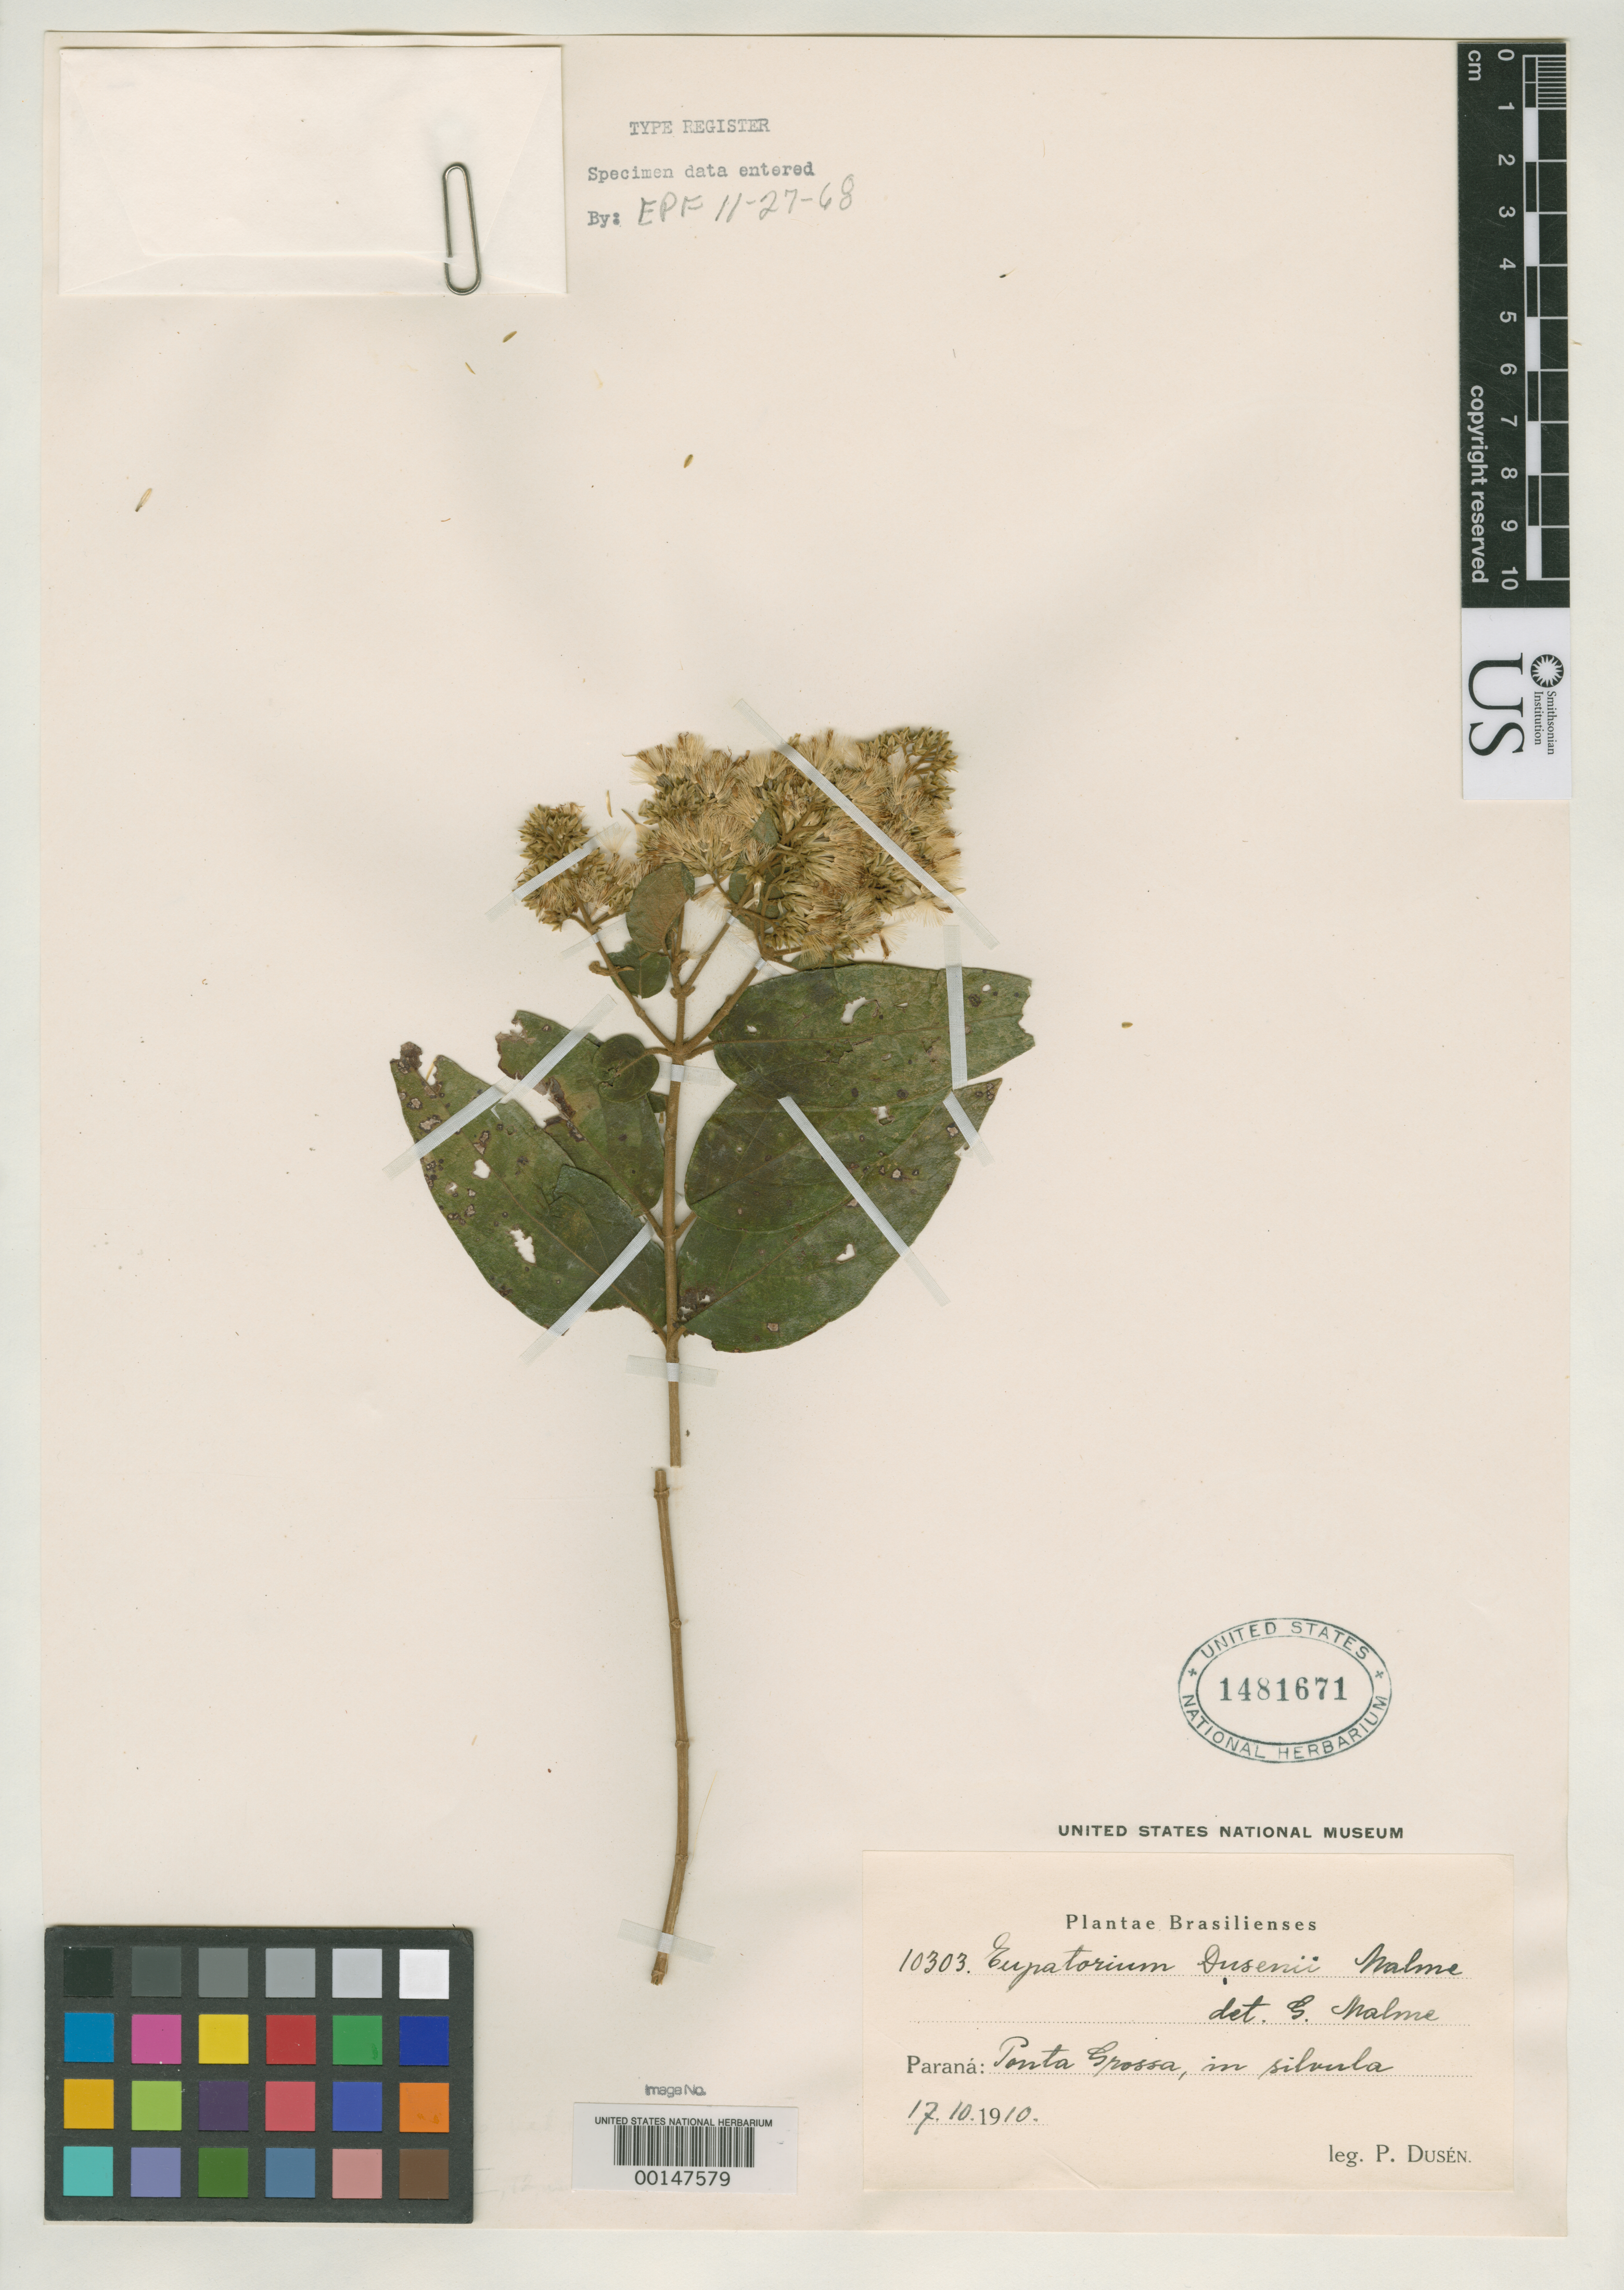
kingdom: Plantae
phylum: Tracheophyta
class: Magnoliopsida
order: Asterales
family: Asteraceae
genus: Eupatorium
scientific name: Eupatorium dusenii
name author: Malme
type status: Isotype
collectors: P. Dusén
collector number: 10303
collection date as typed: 10 Jul 1910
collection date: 1910-07-10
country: Brazil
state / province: Paraná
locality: Ponta Grossa.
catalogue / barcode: US 1481671